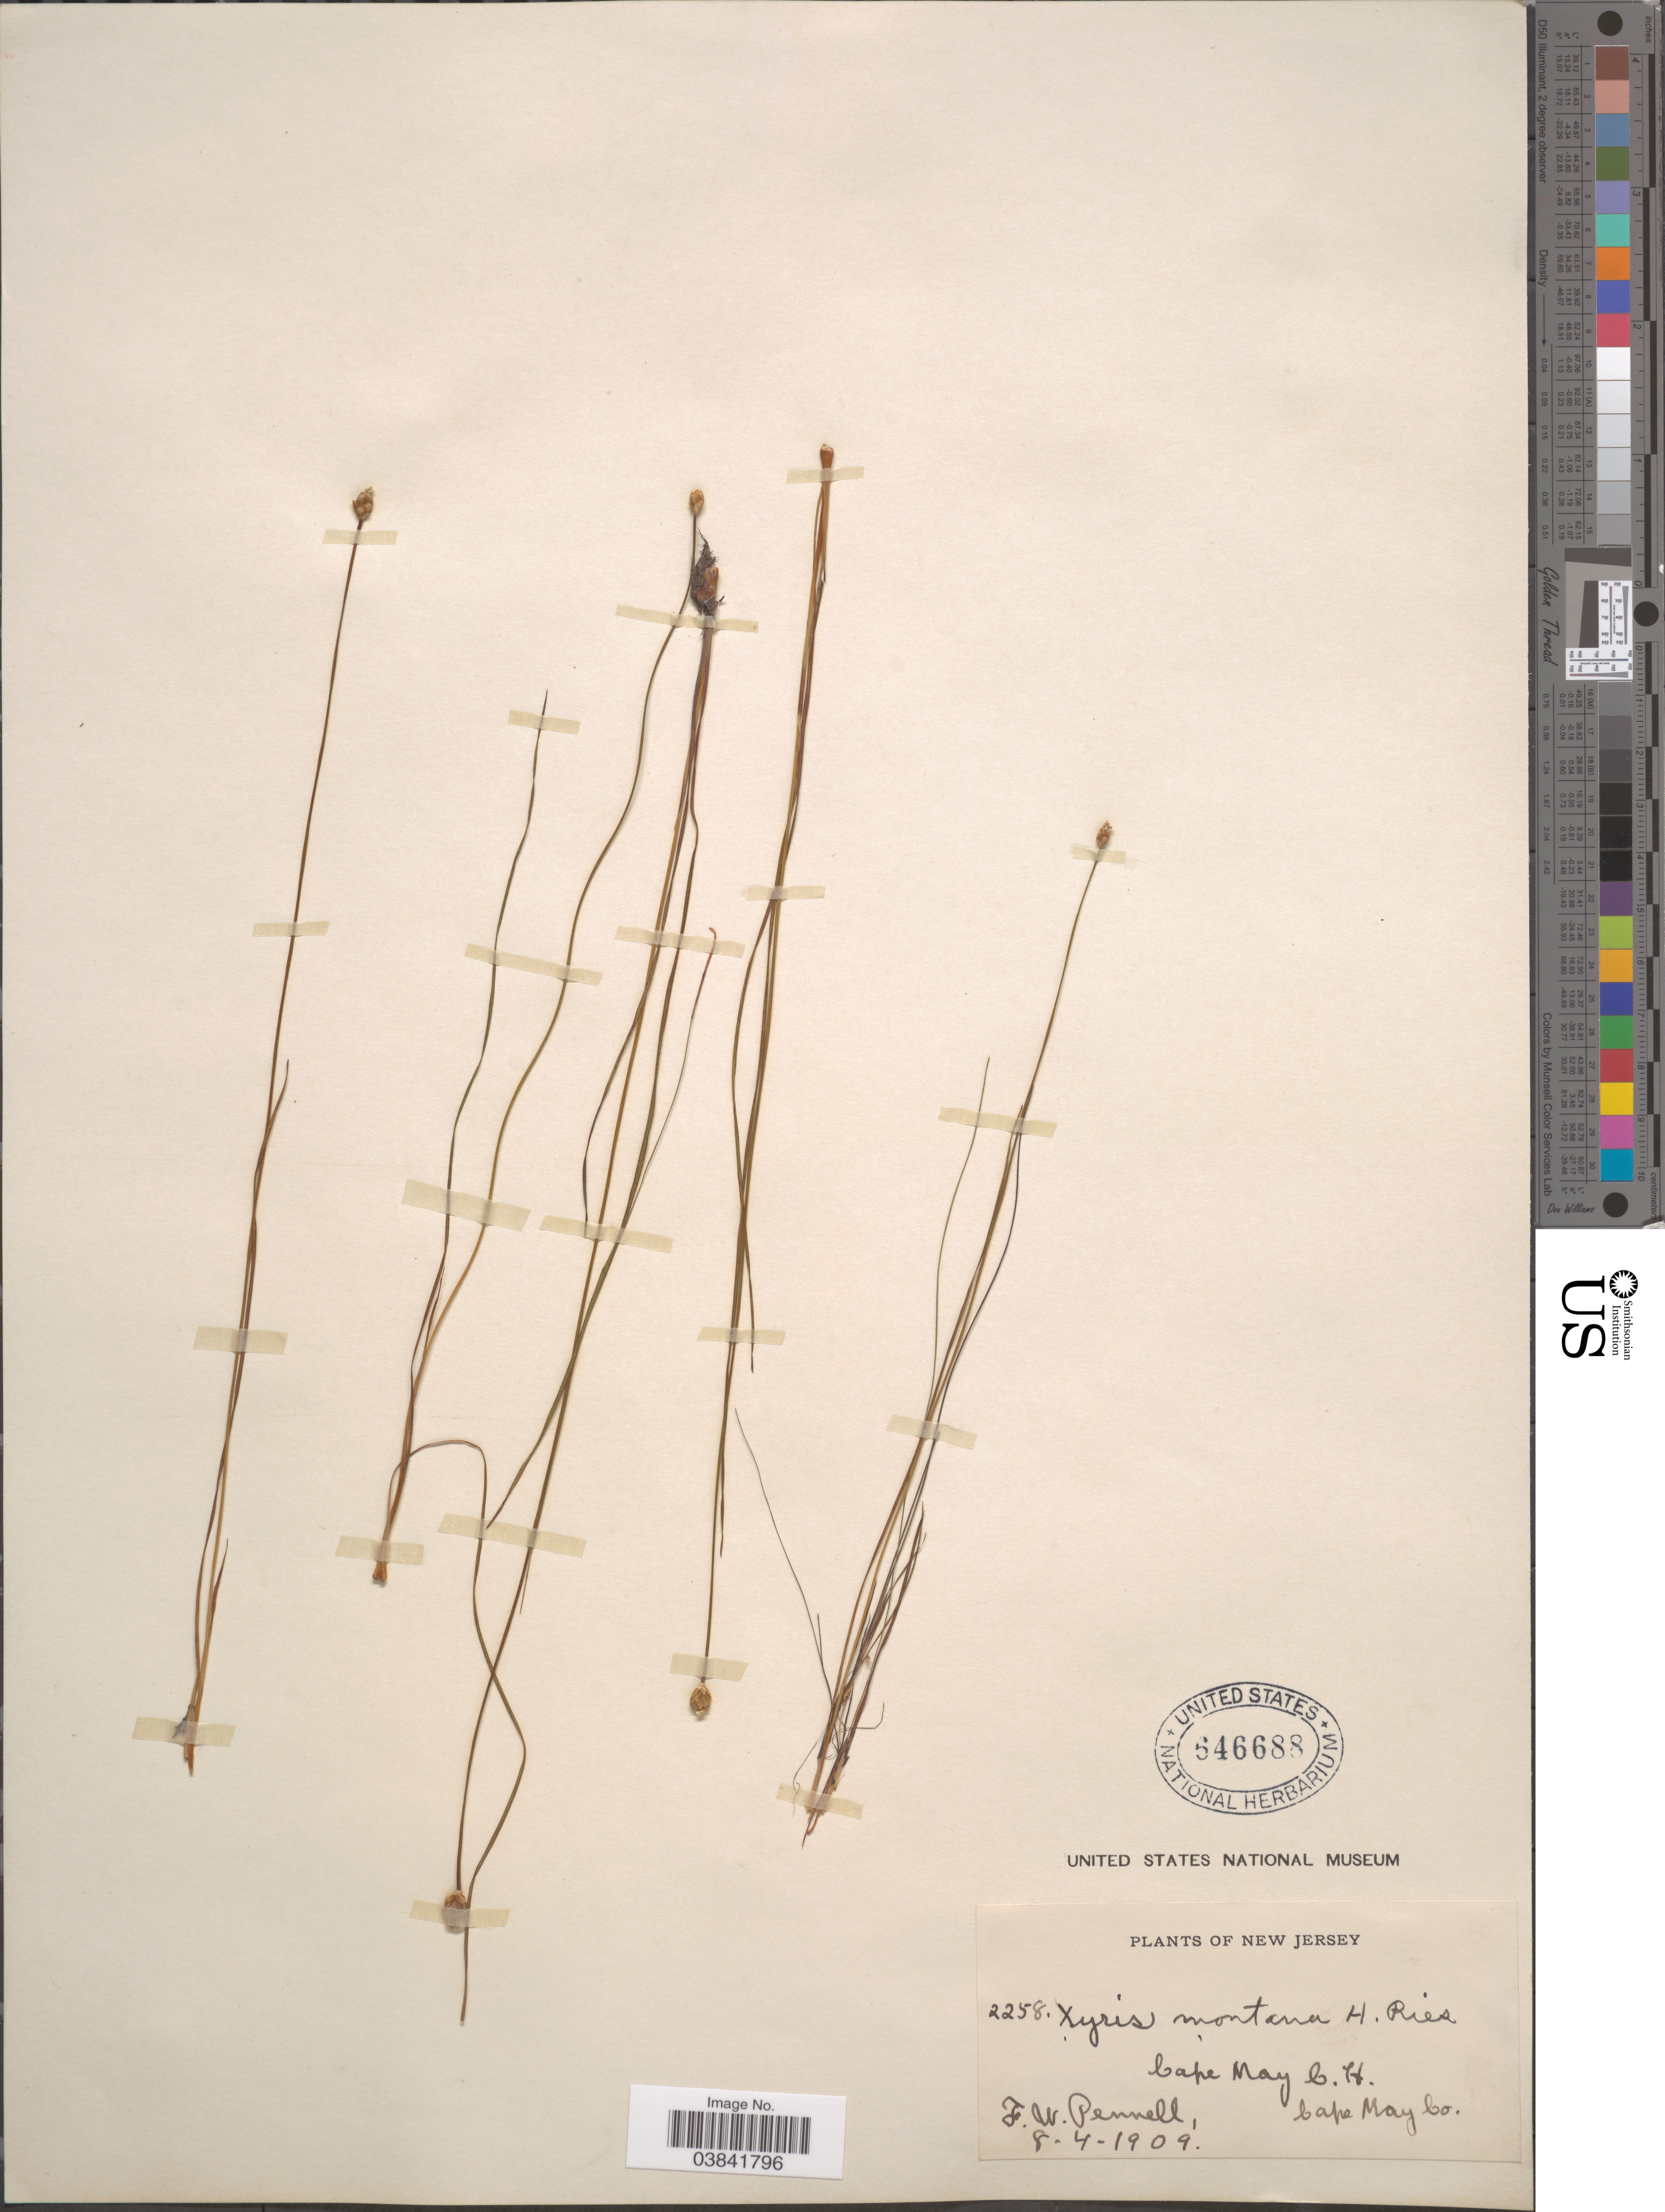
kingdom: Plantae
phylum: Tracheophyta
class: Liliopsida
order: Poales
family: Xyridaceae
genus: Xyris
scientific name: Xyris montana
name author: Ries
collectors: F. W. Pennell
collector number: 2258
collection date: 1909-08-04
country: United States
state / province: New Jersey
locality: Cape May C. H. Cape May Co.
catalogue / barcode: US 646688